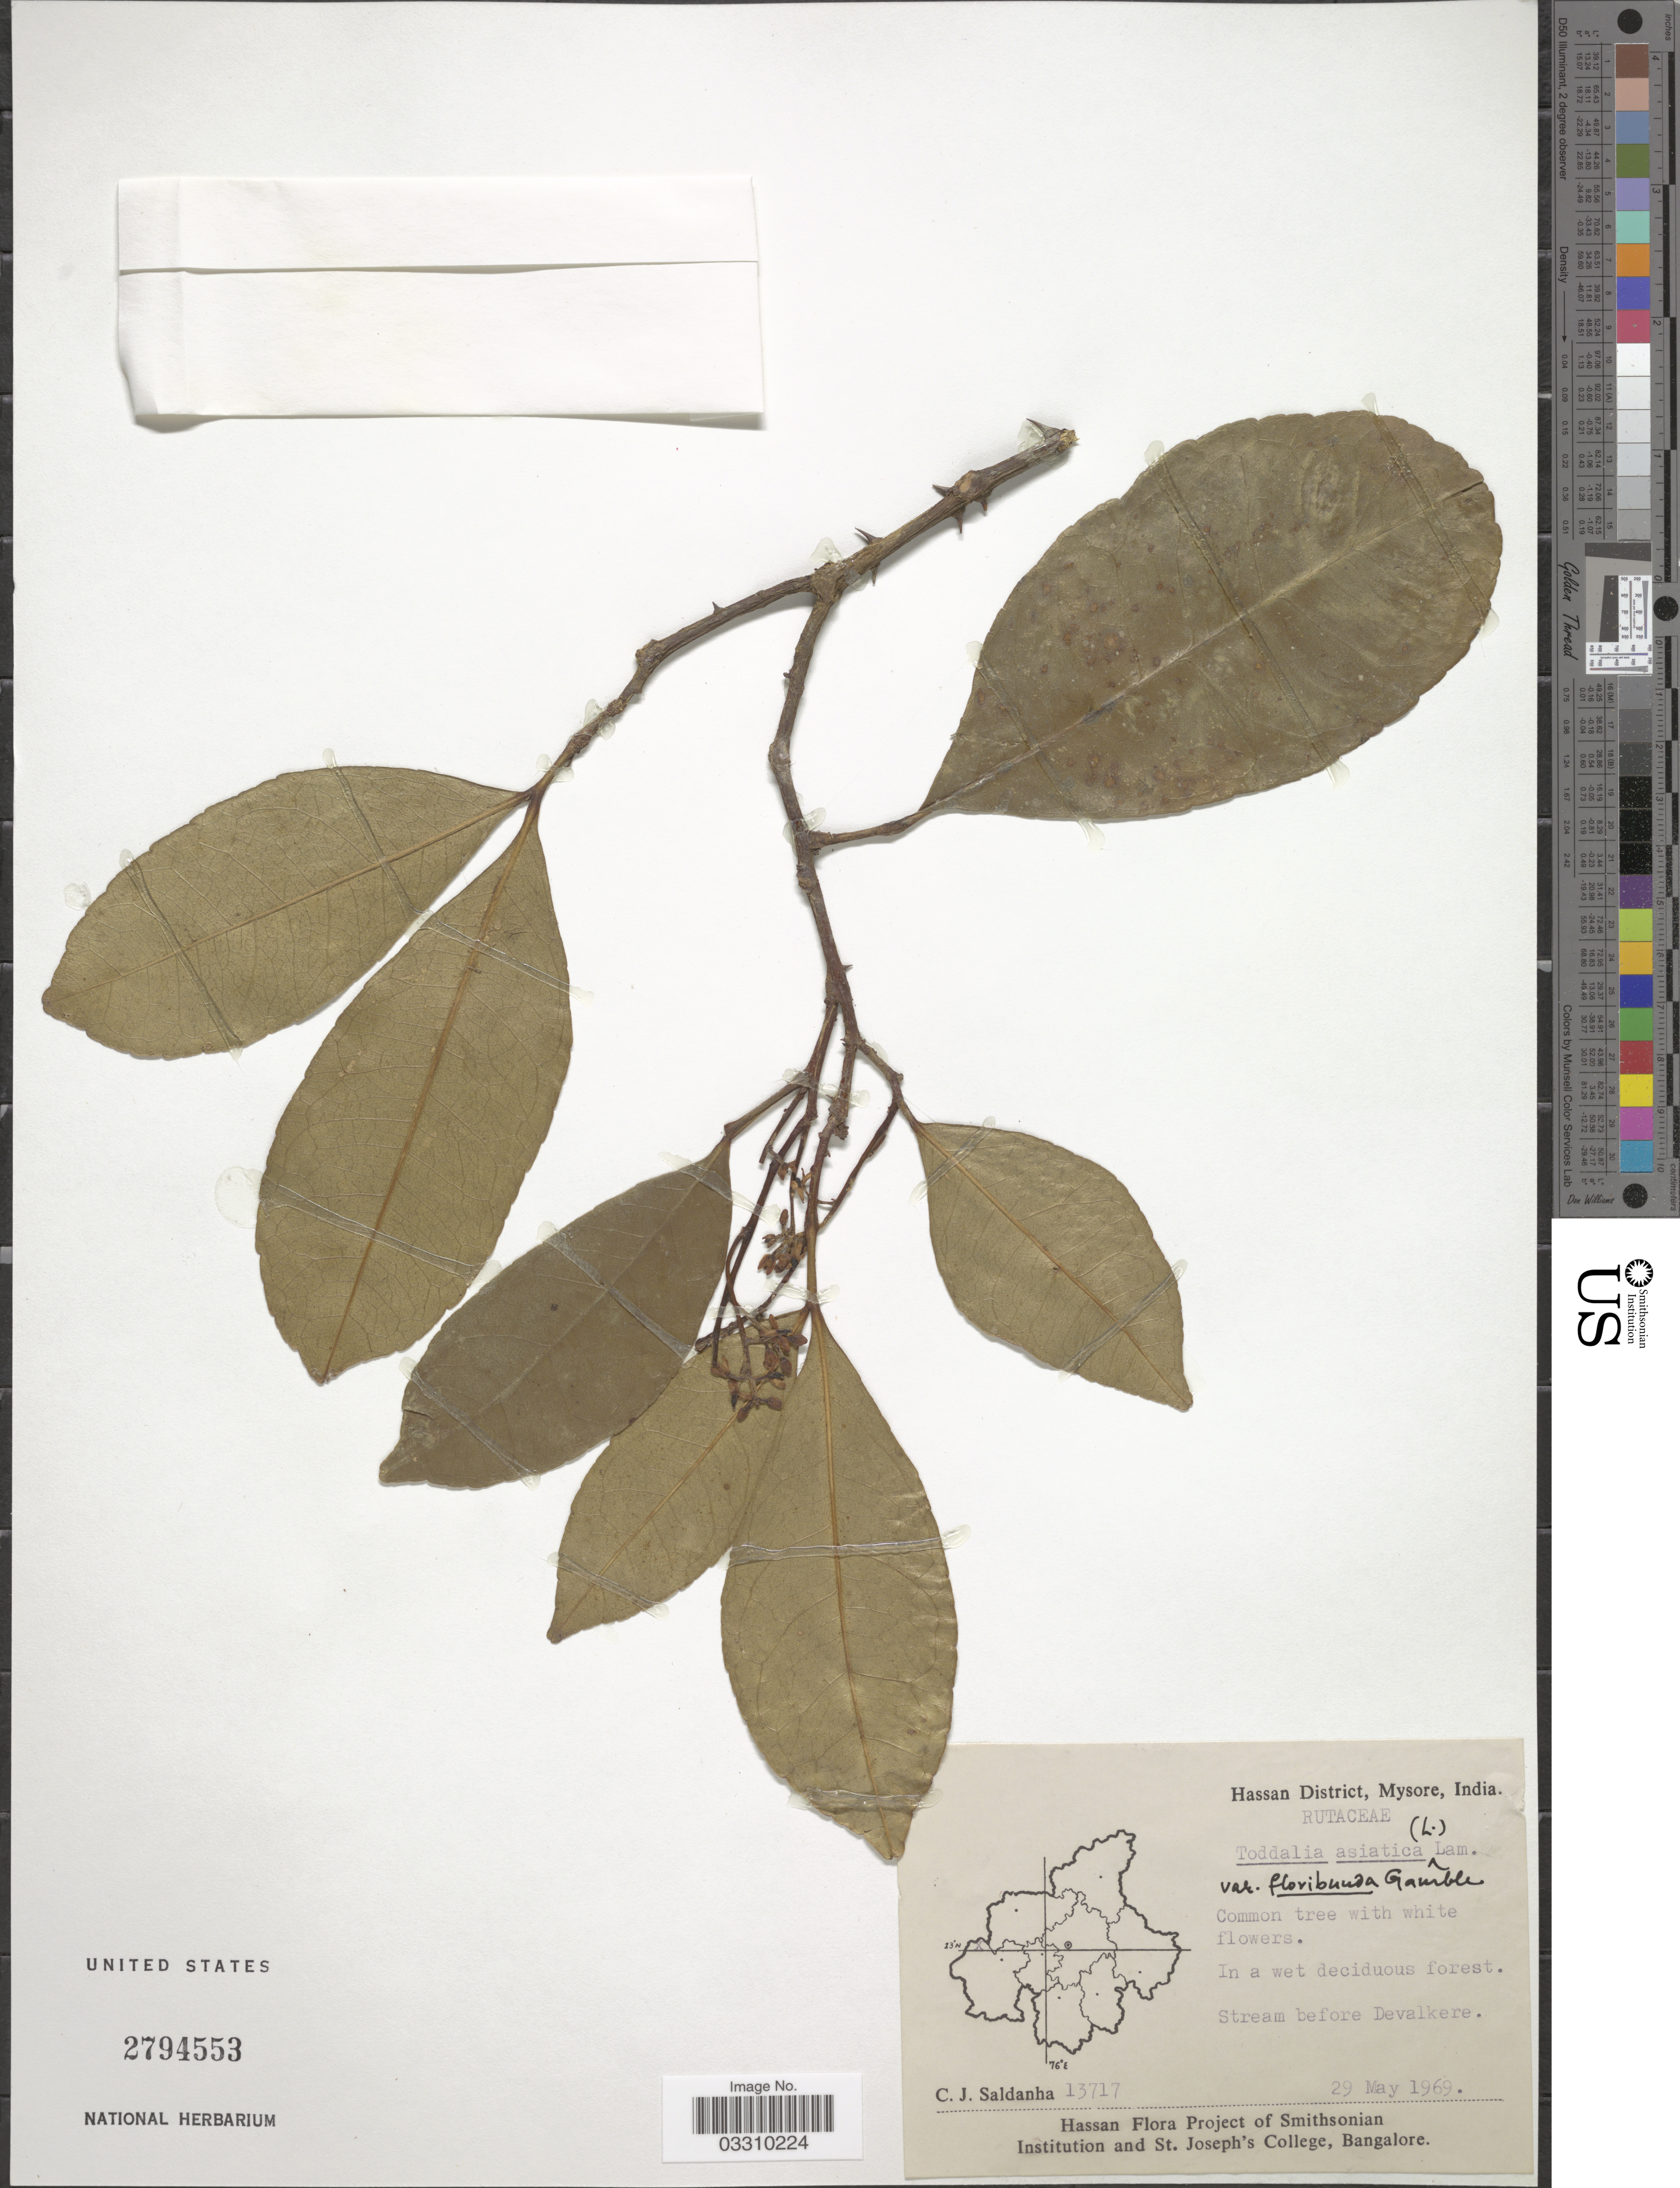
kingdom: Plantae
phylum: Tracheophyta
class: Magnoliopsida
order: Sapindales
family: Rutaceae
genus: Zanthoxylum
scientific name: Zanthoxylum asiaticum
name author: (L.) Appelhans et al.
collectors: C. J. Saldanha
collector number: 13717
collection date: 1969-05-29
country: India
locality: Hassan District, Mysore. Stream before Devalkere.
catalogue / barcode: US 2794553